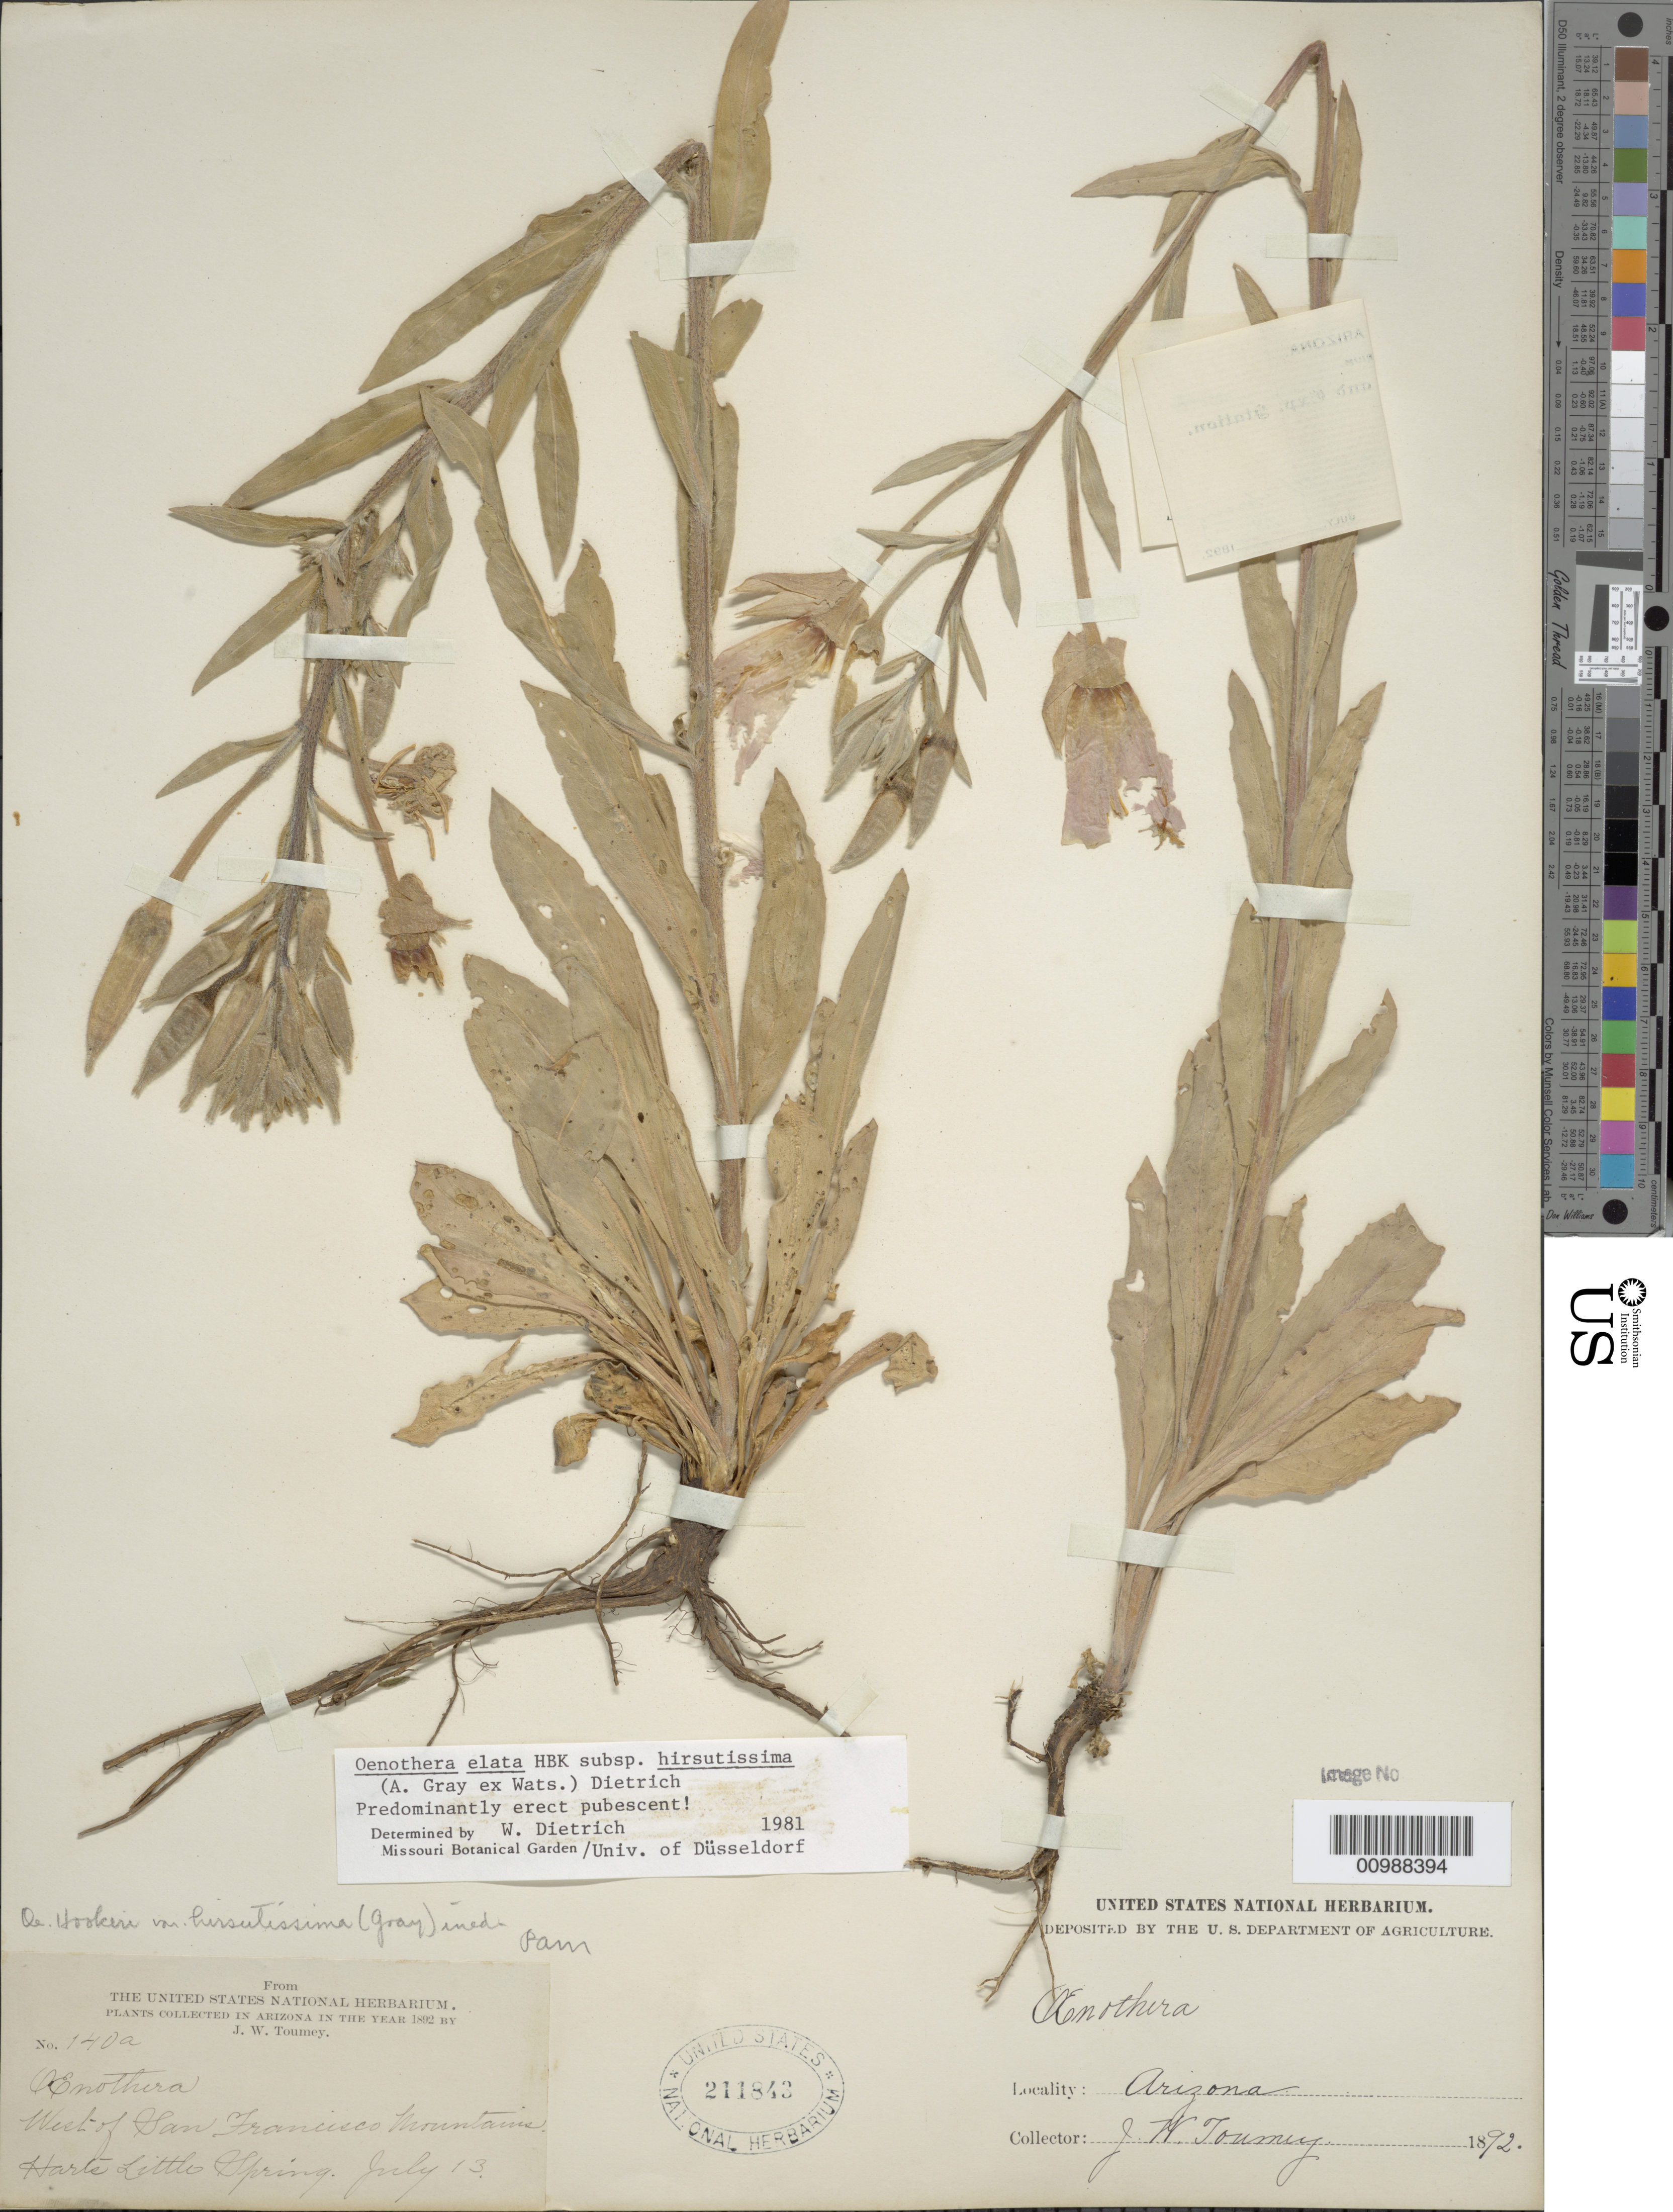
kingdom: Plantae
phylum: Tracheophyta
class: Magnoliopsida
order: Myrtales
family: Onagraceae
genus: Oenothera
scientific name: Oenothera elata subsp. hirsutissima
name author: (A. Gray ex S. Watson) W. Dietr.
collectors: J. W. Toumey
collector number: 140A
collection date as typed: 13 Jul 1892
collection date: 1892-07-13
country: United States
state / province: Arizona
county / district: Greenlee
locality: West of San Francisco Mountains, Harts Little Spring.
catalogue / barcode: US 211843